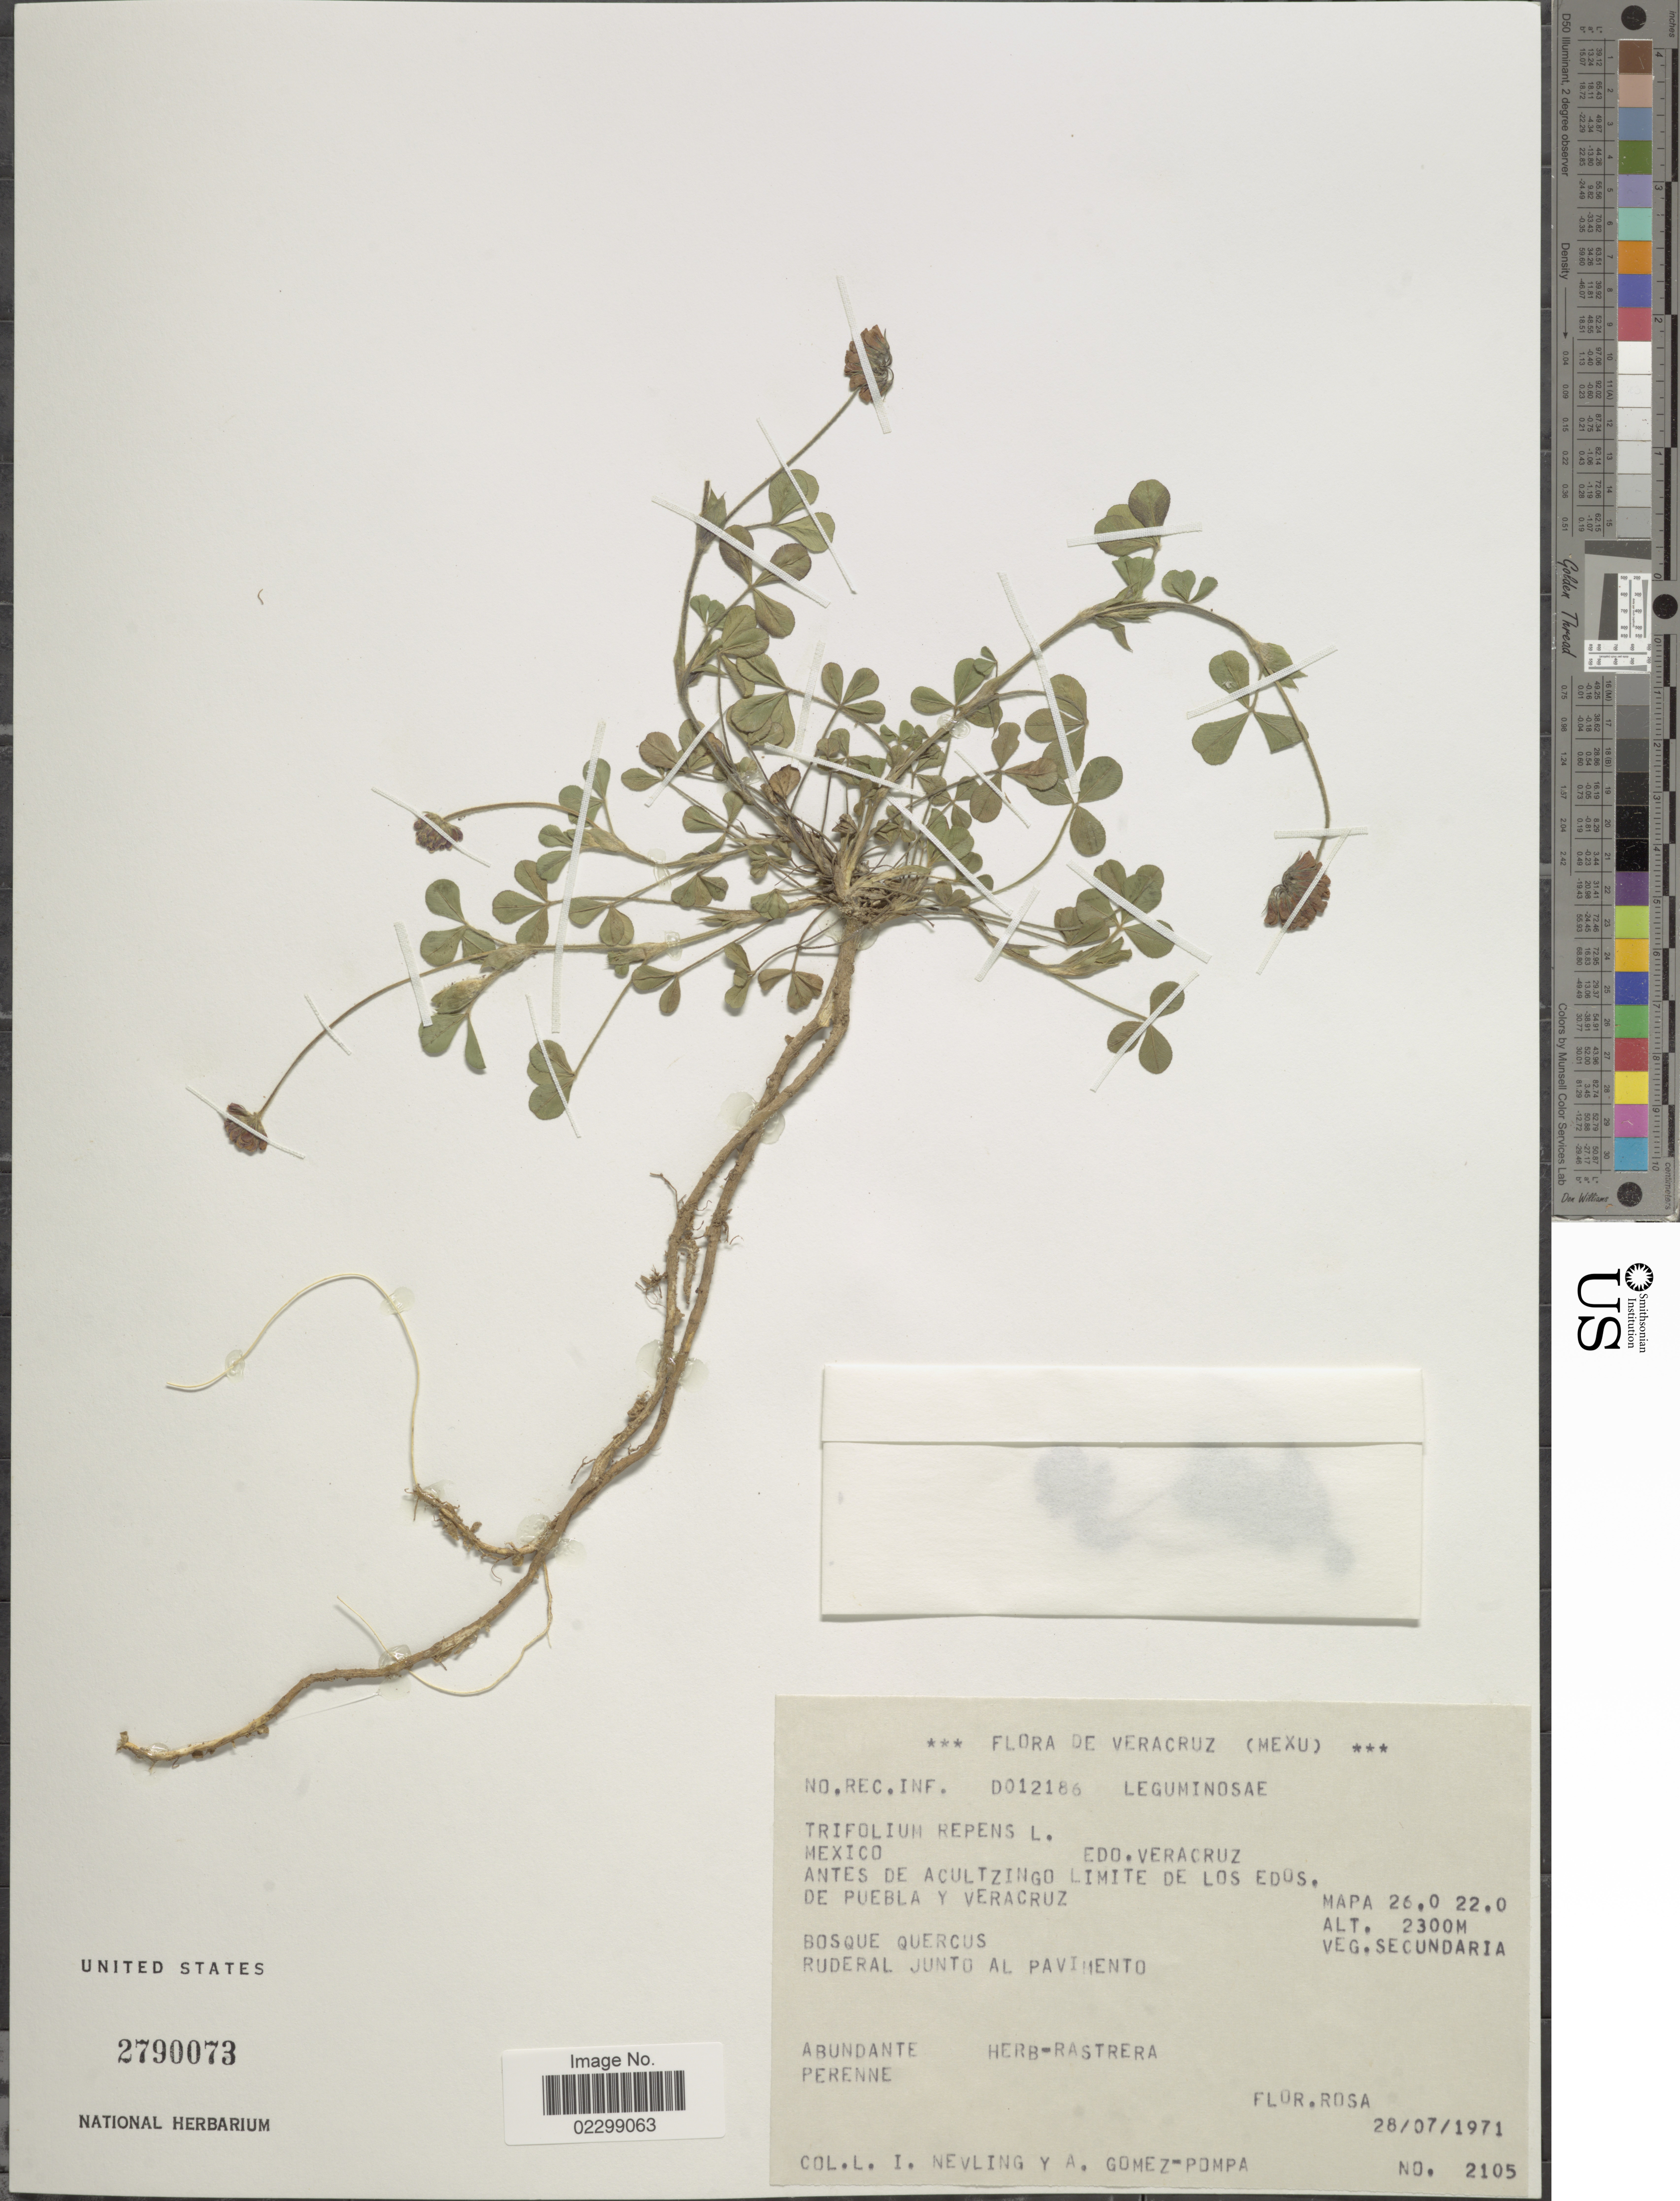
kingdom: Plantae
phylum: Tracheophyta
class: Magnoliopsida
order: Fabales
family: Fabaceae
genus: Trifolium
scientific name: Trifolium repens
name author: L.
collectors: L. Nevling & A. Gómez Pompa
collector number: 2105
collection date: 1971-07-28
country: Mexico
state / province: Veracruz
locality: Antes de Acultzingo Limite de Los Edos, de Puebla y Veracruz, Ruderal Junto Al Pavimento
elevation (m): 2300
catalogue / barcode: US 2790073